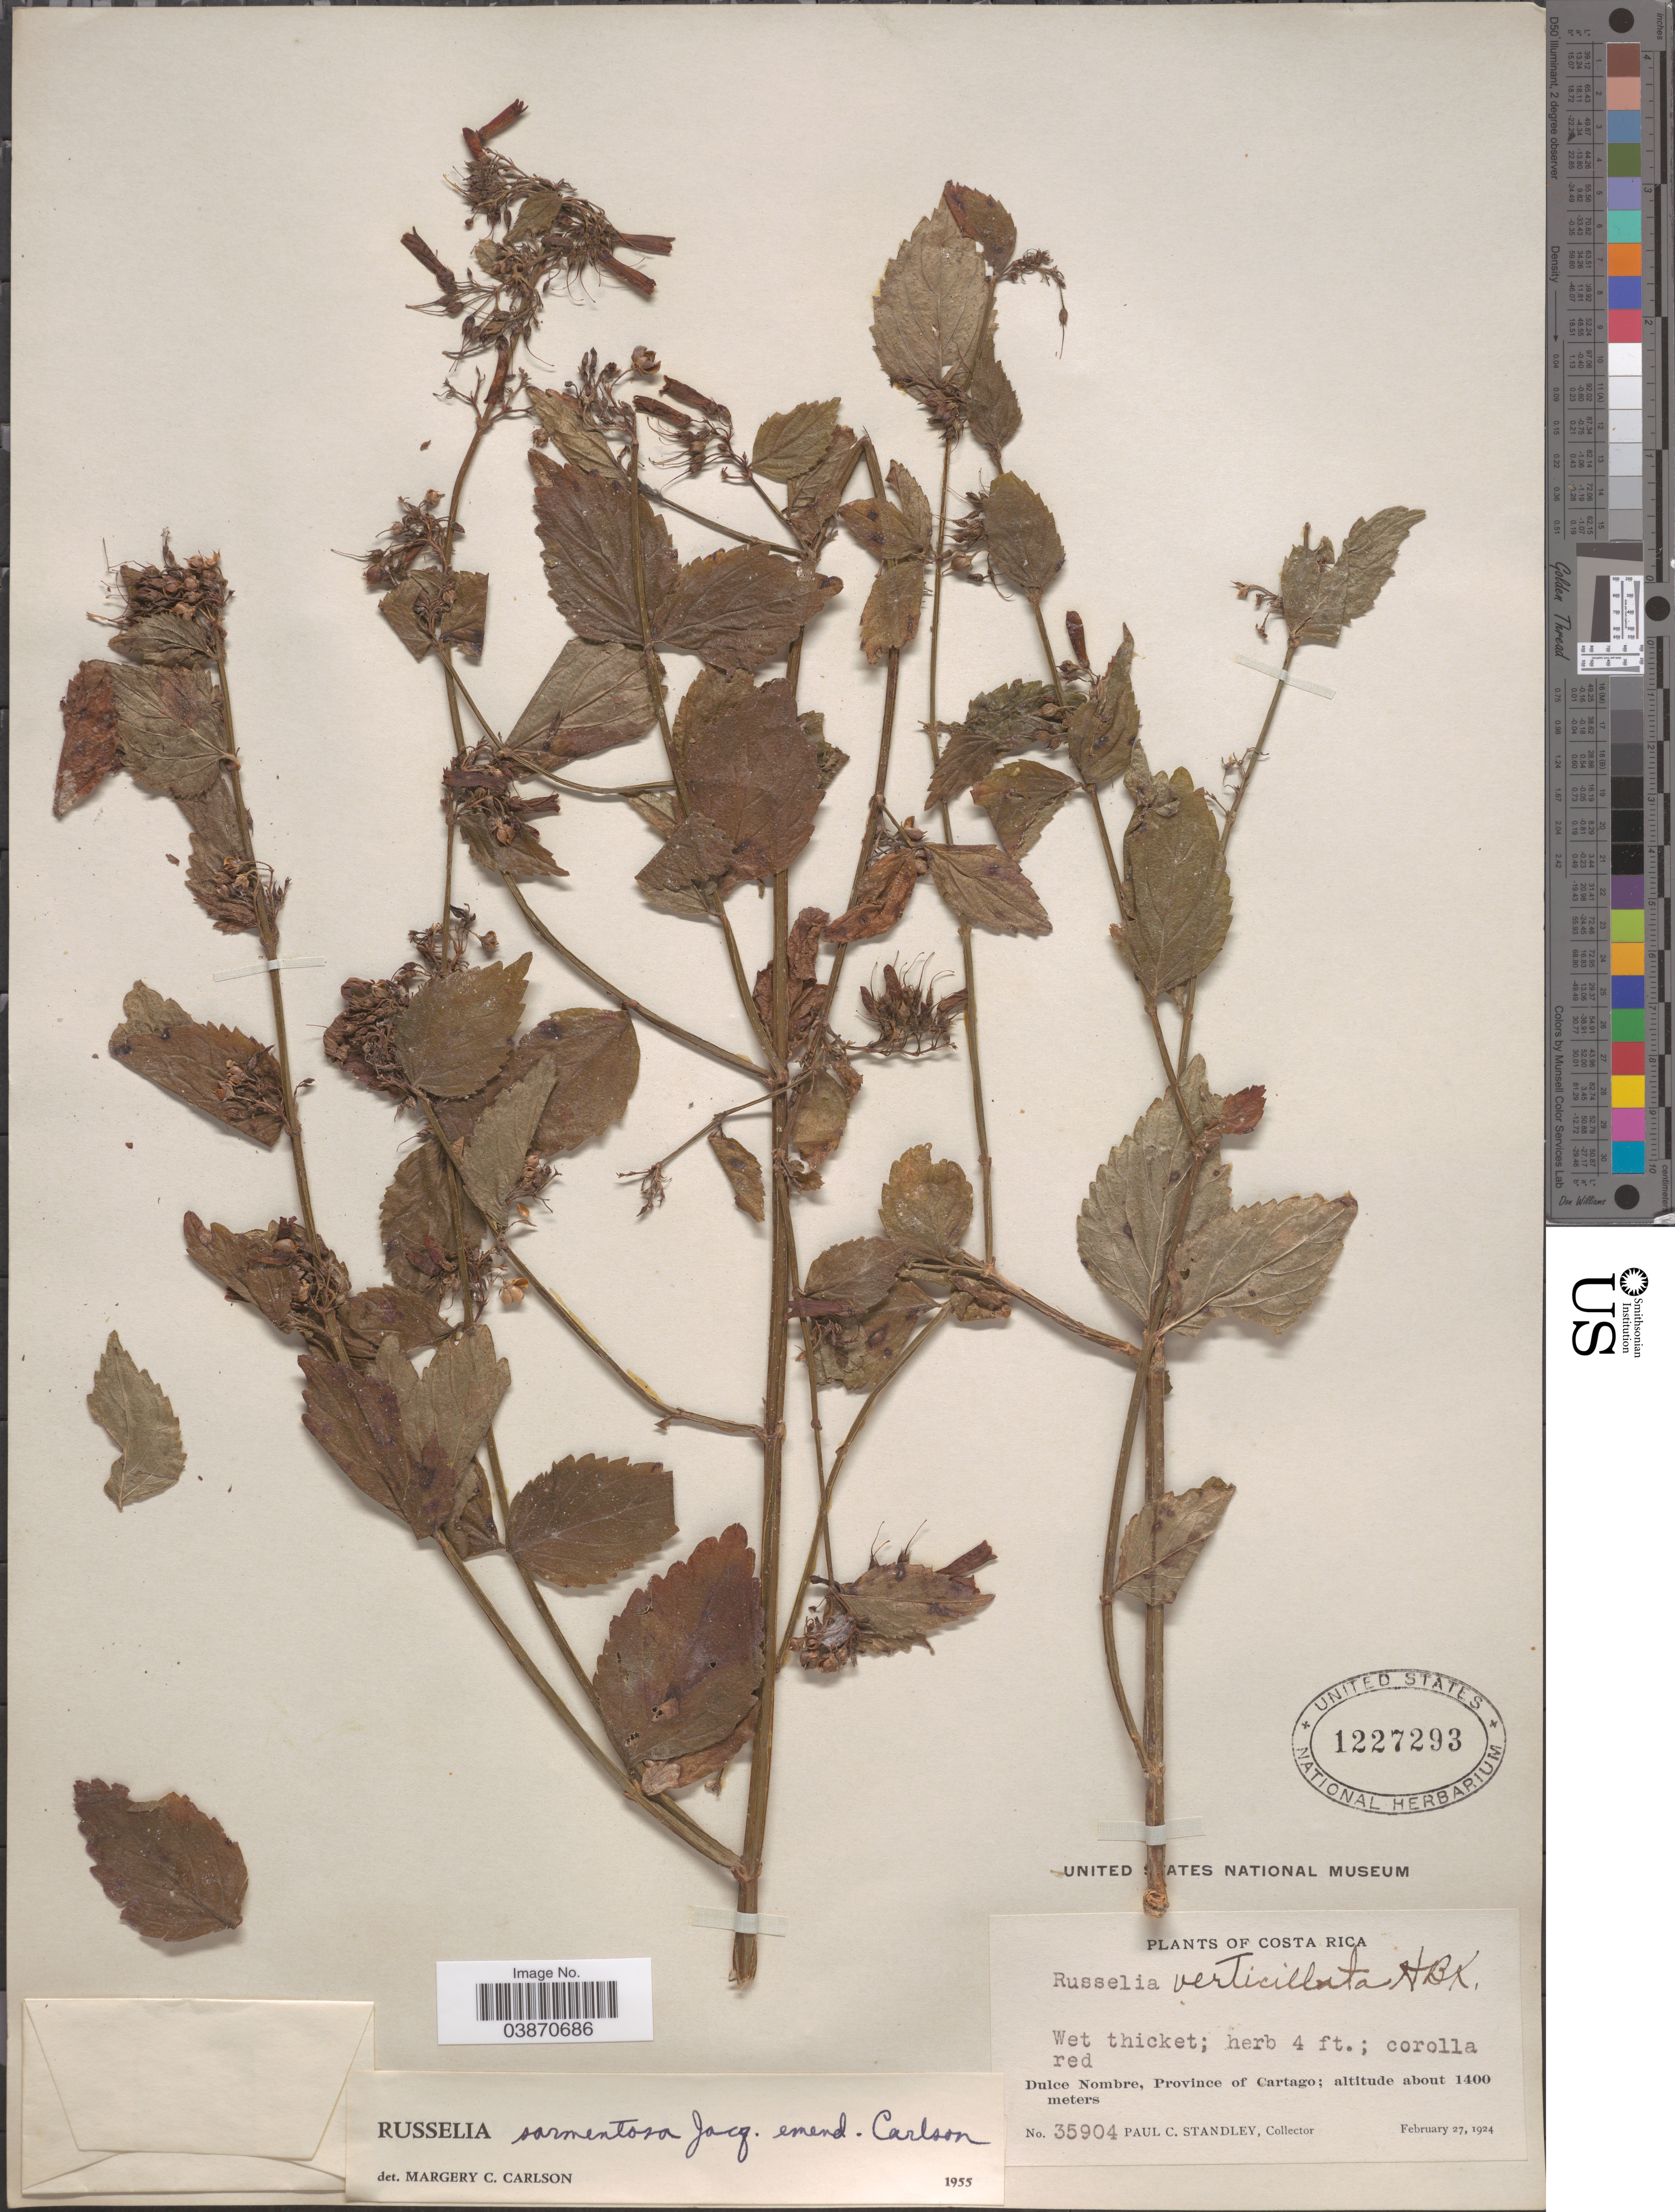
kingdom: Plantae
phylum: Tracheophyta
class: Magnoliopsida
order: Lamiales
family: Plantaginaceae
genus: Russelia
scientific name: Russelia sarmentosa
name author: Jacq.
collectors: P. C. Standley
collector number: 35904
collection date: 1924-02-27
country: Costa Rica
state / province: Cartago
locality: Dulce Nombre.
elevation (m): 1400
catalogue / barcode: US 1227293